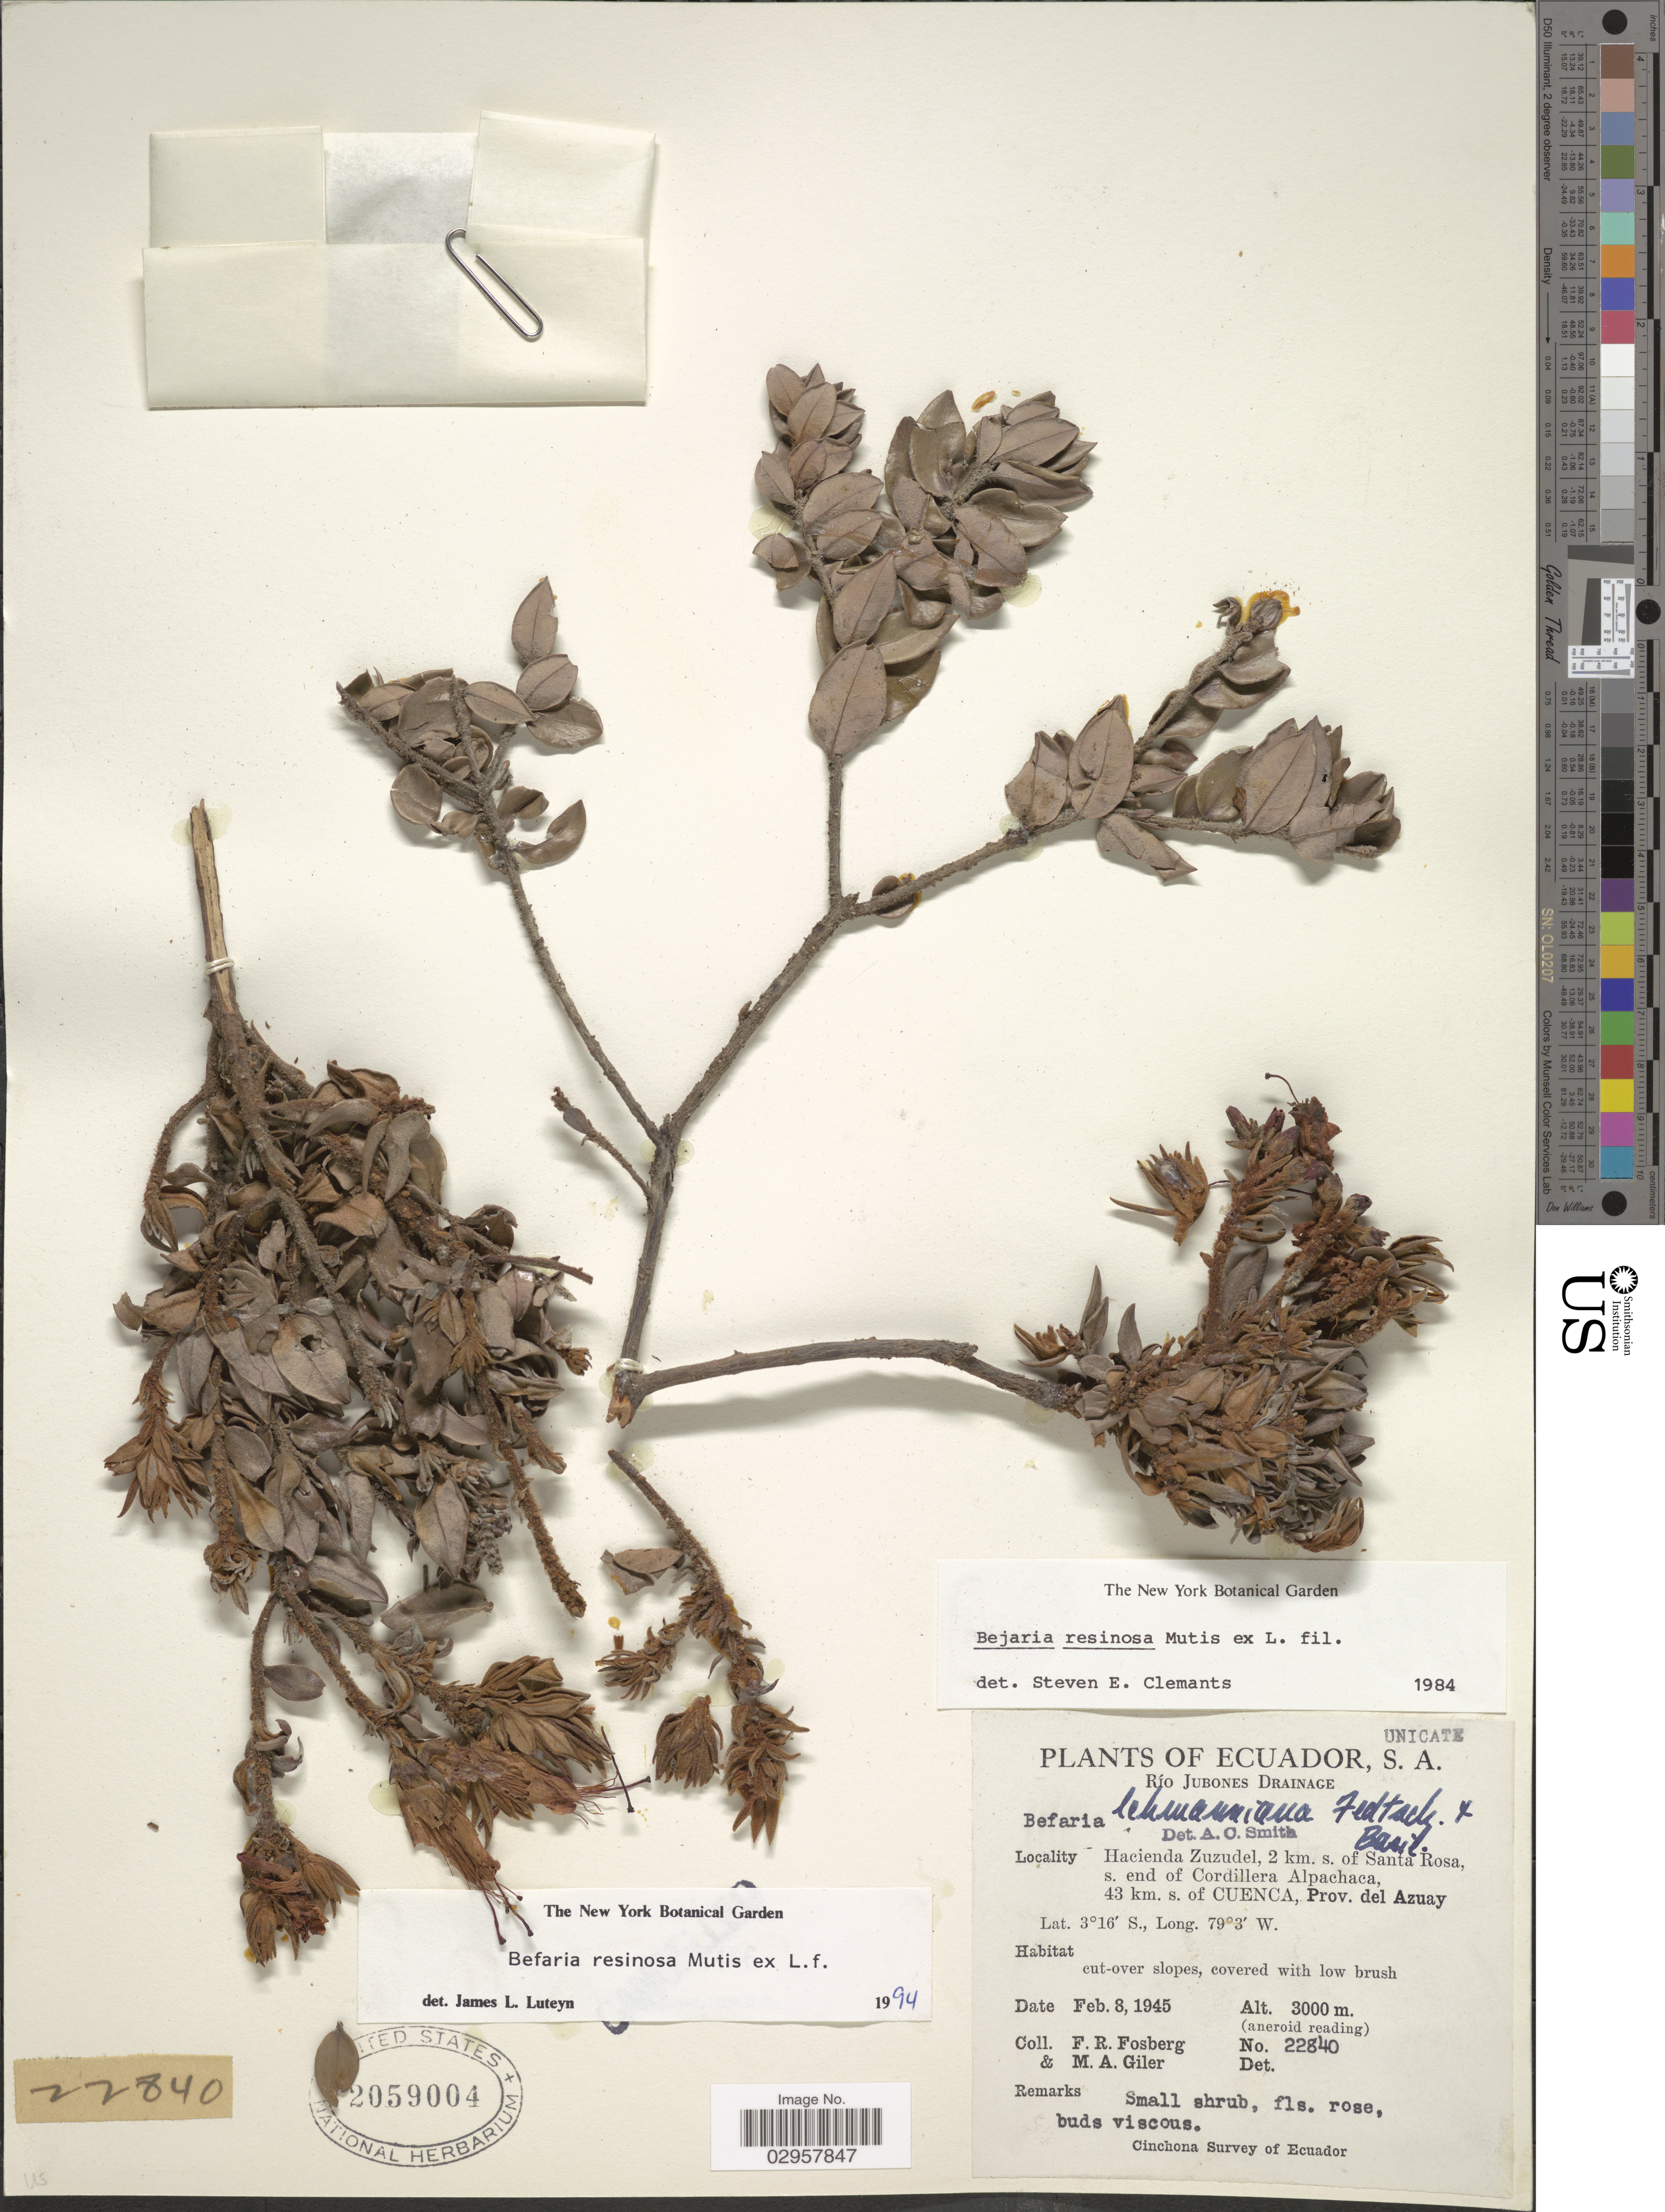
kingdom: Plantae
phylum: Tracheophyta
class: Magnoliopsida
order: Ericales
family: Ericaceae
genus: Befaria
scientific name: Befaria resinosa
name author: Mutis ex L. f.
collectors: F. R. Fosberg & M. Giler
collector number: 22840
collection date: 1945-02-08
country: Ecuador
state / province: Azuay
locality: Río Jubones Drainage. Hacienda Zuzudel, 2 km. s. of Santa Rosa, s. end of Cordillera Alpachaca, 43 km. s. of Cuenca, Prov. del Azuay.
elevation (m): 3000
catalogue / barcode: US 2059004